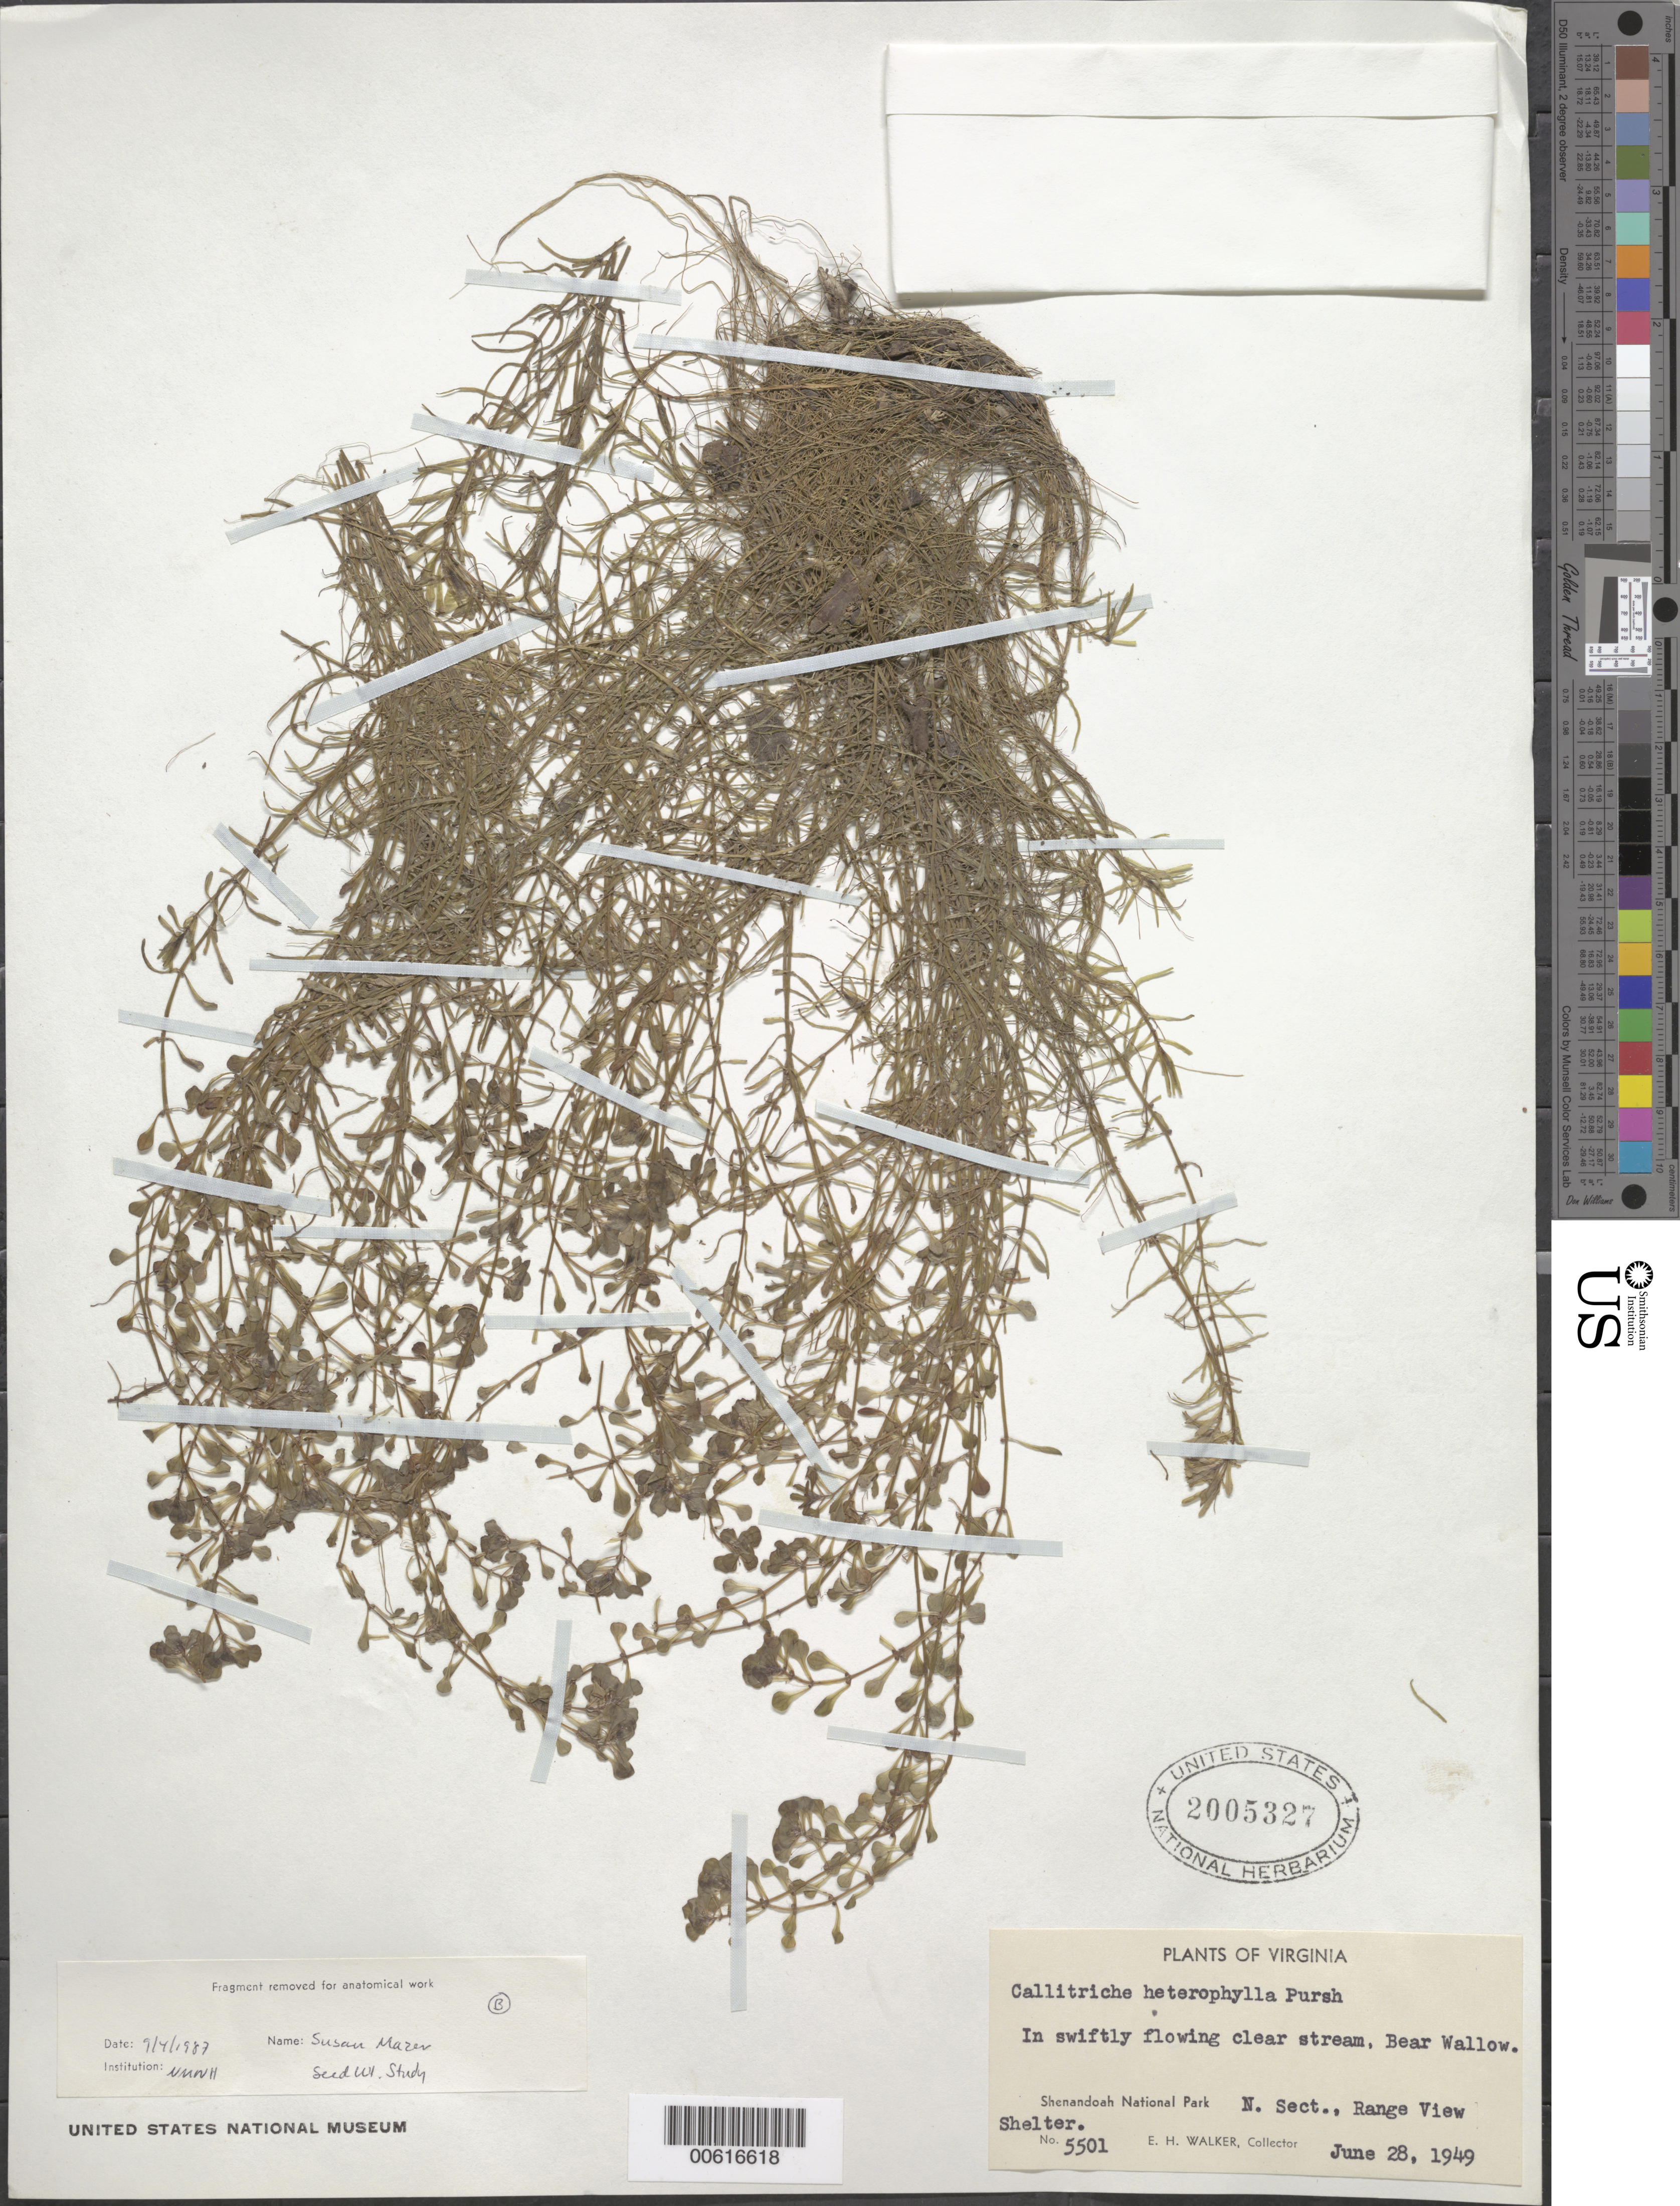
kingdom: Plantae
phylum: Tracheophyta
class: Magnoliopsida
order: Lamiales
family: Plantaginaceae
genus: Callitriche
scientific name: Callitriche heterophylla Pursh emend. Darby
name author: Pursh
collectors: E. H. Walker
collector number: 5501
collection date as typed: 28 Jun 1949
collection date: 1949-06-28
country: United States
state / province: Virginia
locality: Bear Wallow, Shenandoah National Park. N Sect. Range View Shelter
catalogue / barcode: US 2005327